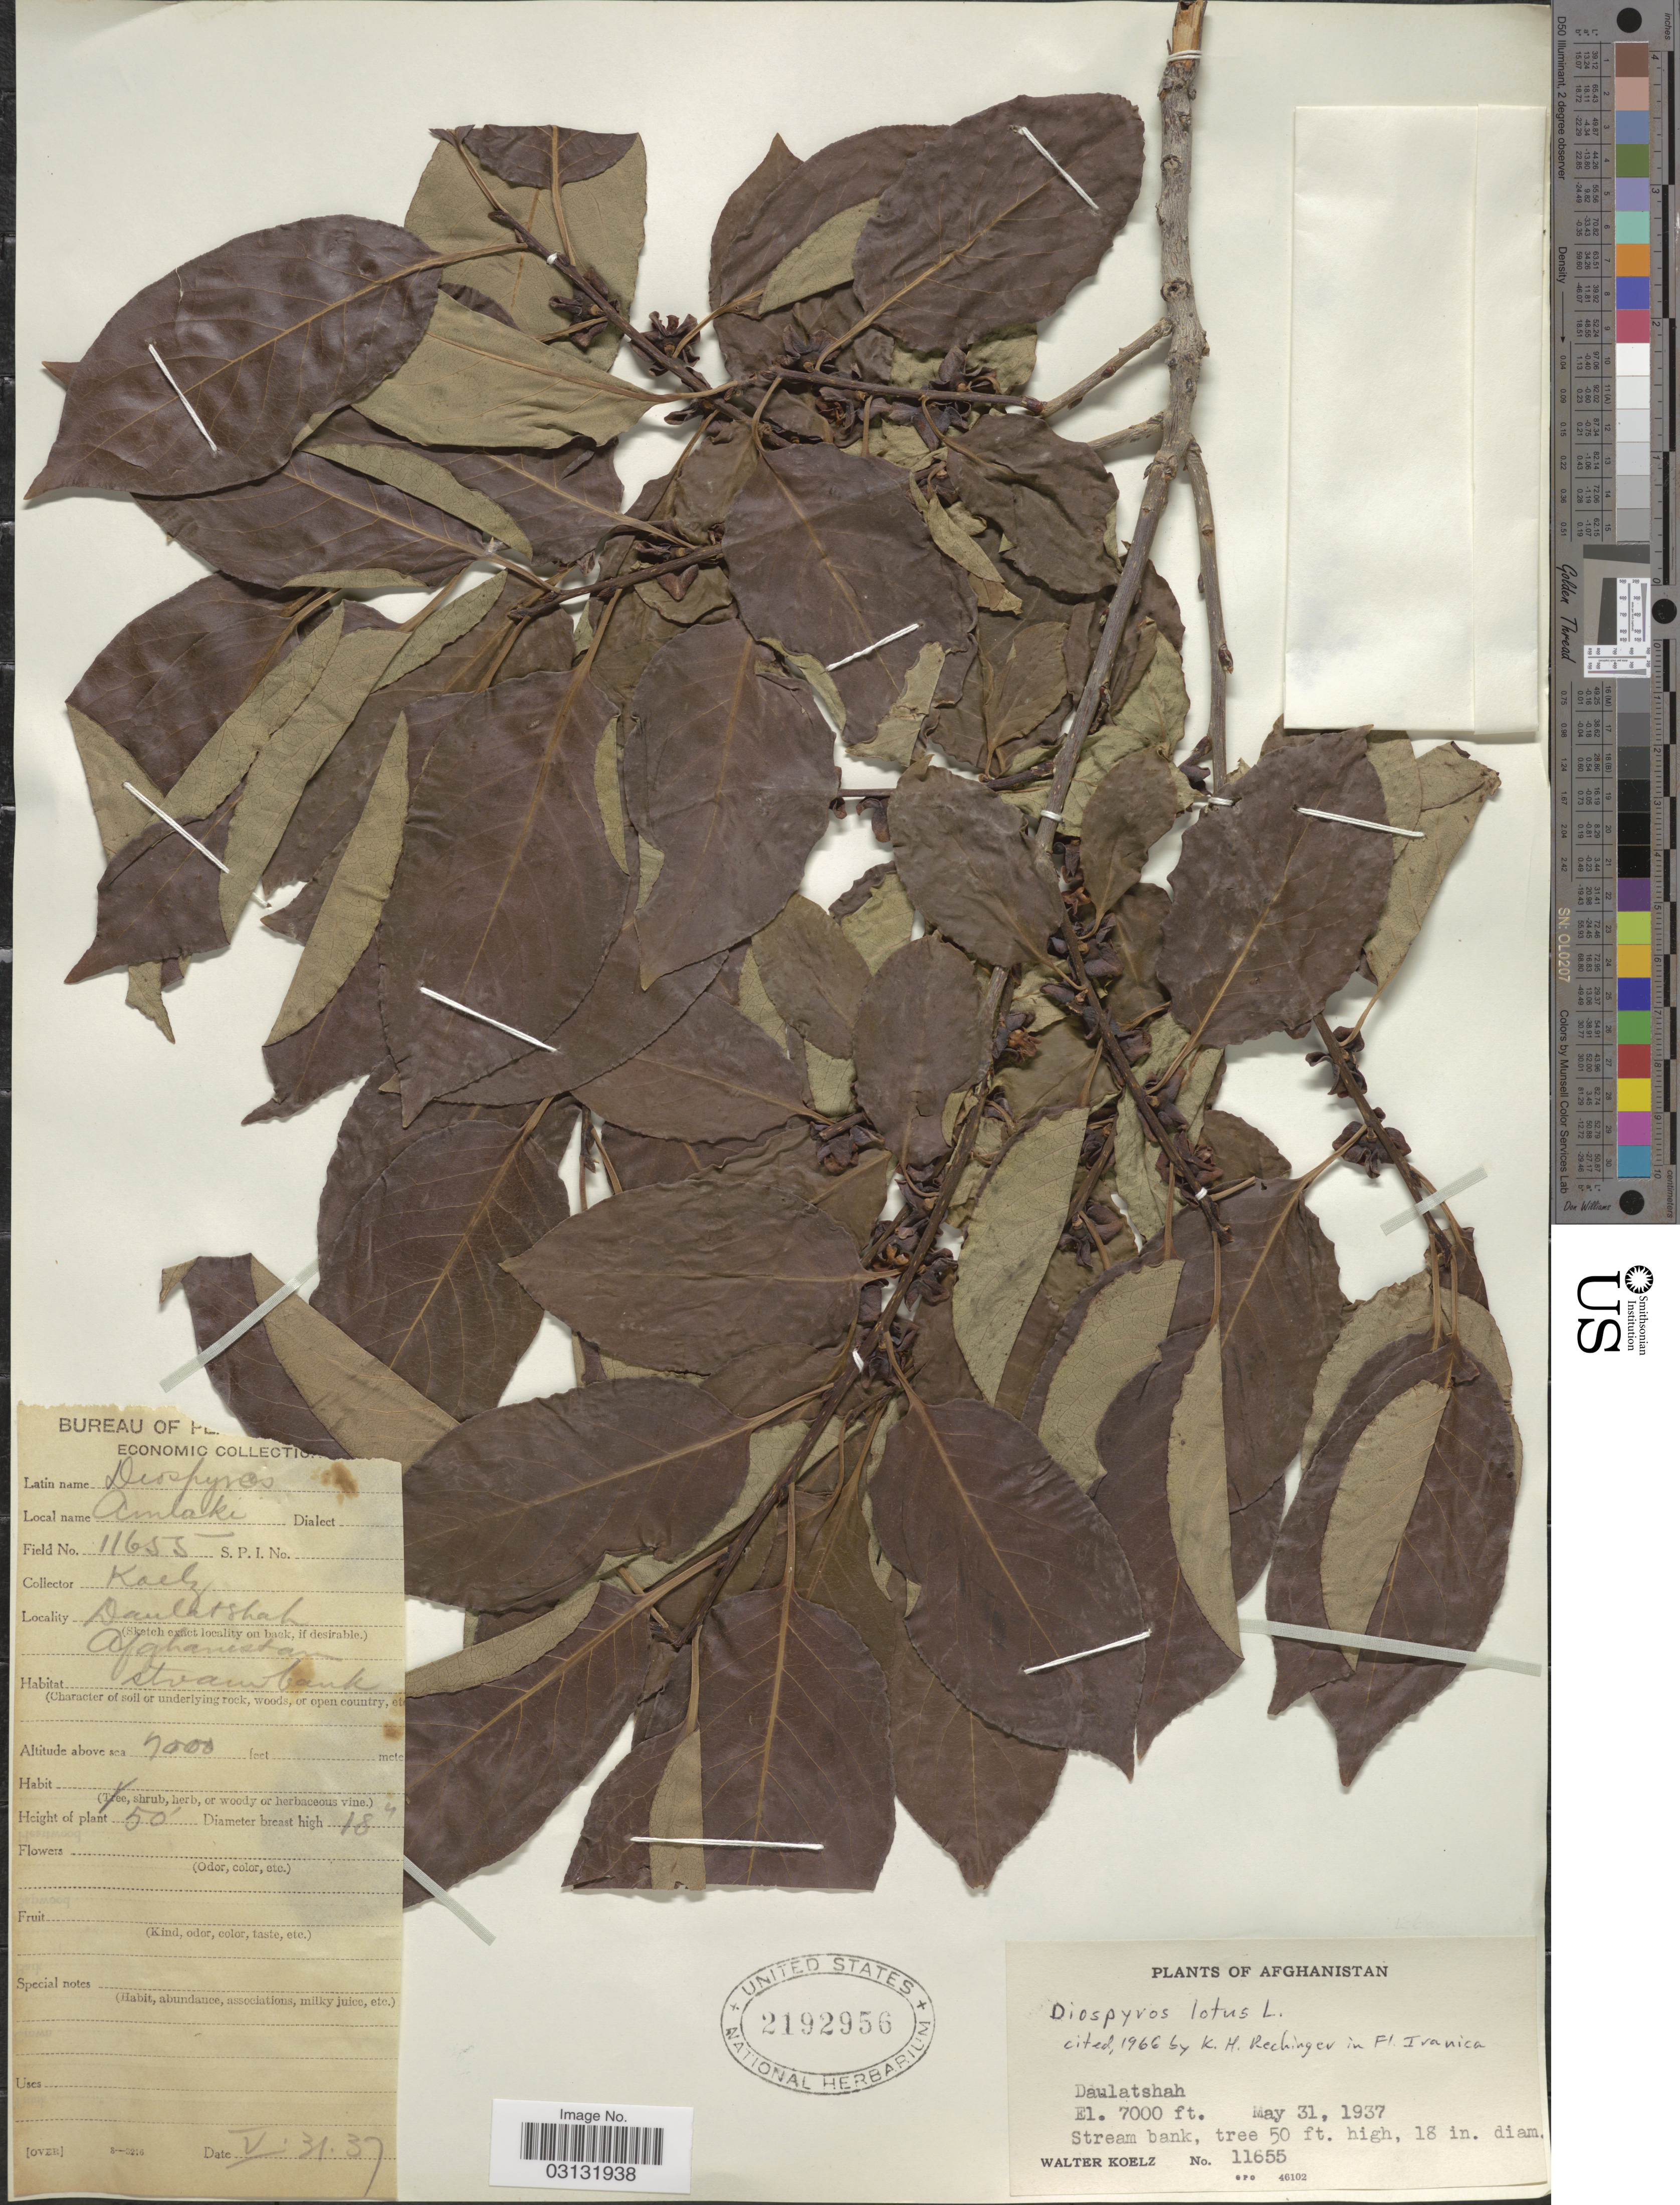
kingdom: Plantae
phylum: Tracheophyta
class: Magnoliopsida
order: Ericales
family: Ebenaceae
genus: Diospyros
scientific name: Diospyros lotus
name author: L.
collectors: W. N. Koelz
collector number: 11655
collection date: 1937-05-31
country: Afghanistan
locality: Daulatshah.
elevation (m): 2134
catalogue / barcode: US 2192956